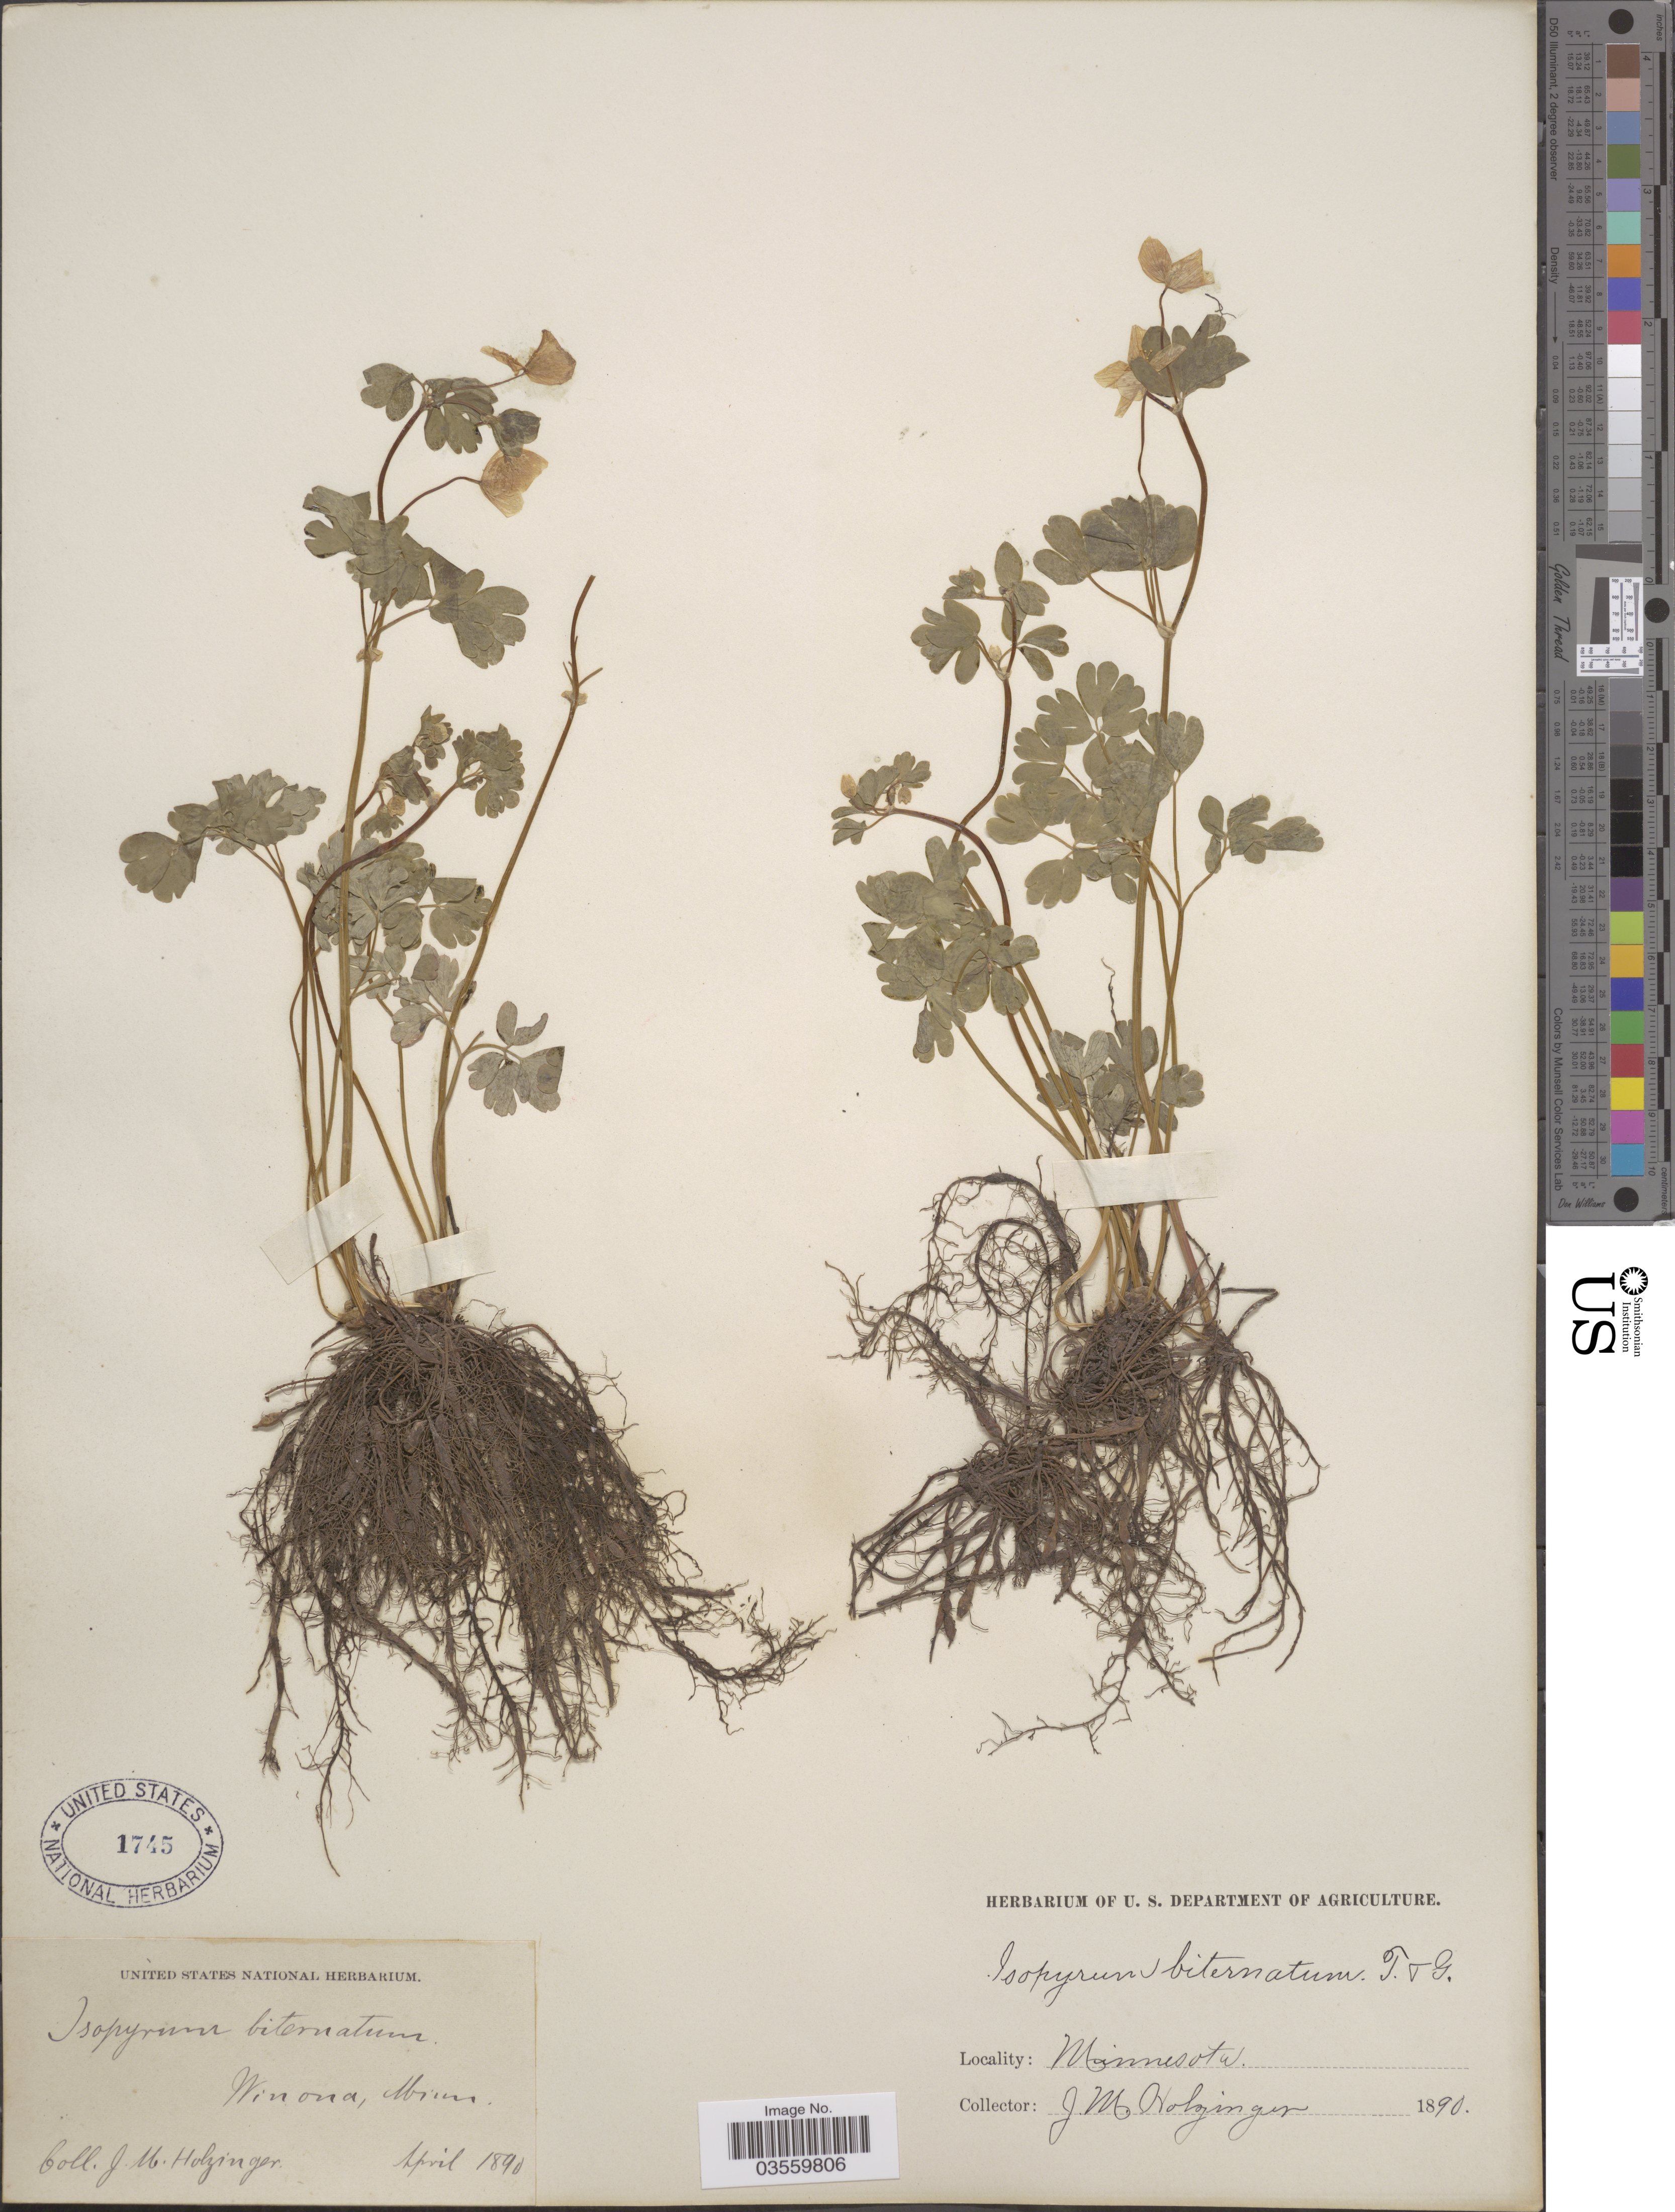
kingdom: Plantae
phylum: Tracheophyta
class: Magnoliopsida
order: Ranunculales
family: Ranunculaceae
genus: Enemion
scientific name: Enemion biternatum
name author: (Torr. & A. Gray) Raf.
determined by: Strong, Mark T., (BOT), Smithsonian Institution - National Museum of Natural History (UNITED STATES)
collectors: J. M. Holzinger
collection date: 1890-04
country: United States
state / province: Minnesota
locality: Winona.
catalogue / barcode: US 1745